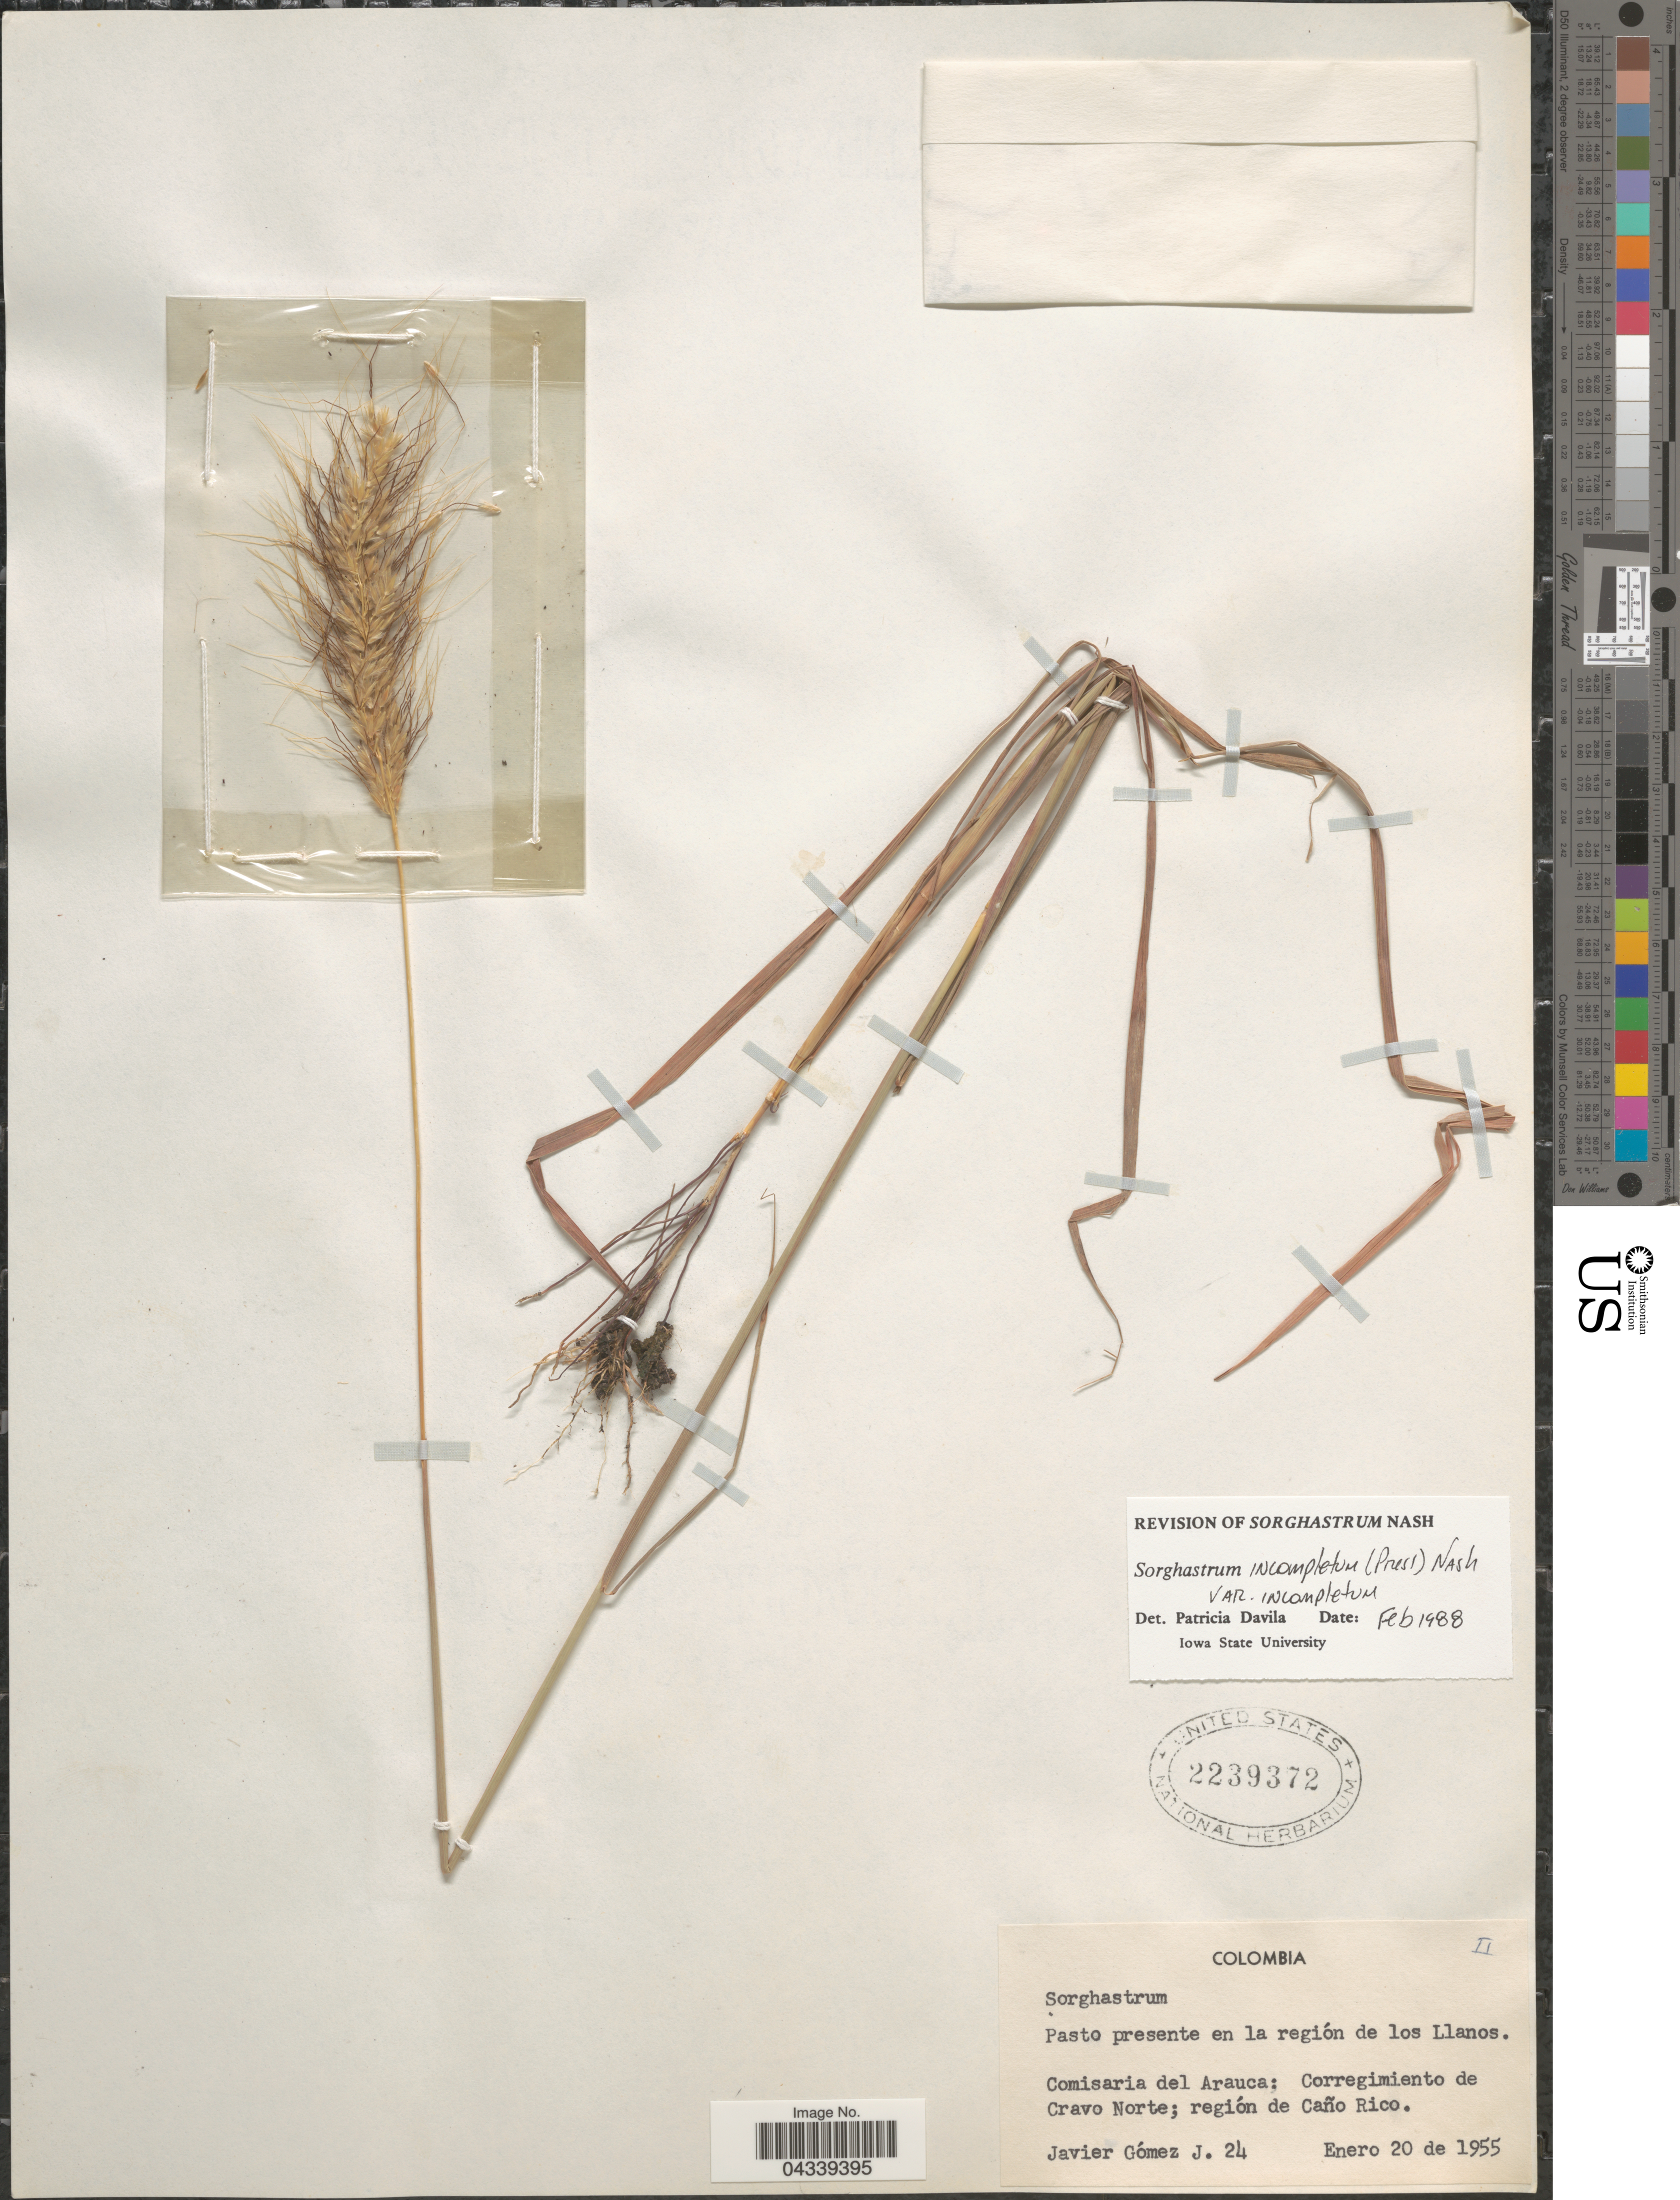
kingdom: Plantae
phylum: Tracheophyta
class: Liliopsida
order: Poales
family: Poaceae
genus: Sorghastrum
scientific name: Sorghastrum incompletum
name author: (J. Presl) Nash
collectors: G. Javier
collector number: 24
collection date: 1955-01-20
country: Colombia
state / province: Arauca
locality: Pasto presente en la región de los Llanos. Comisaria del Arauca: Corregimiento de Cravo Norte; región de Caño Rico.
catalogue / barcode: US 2239372